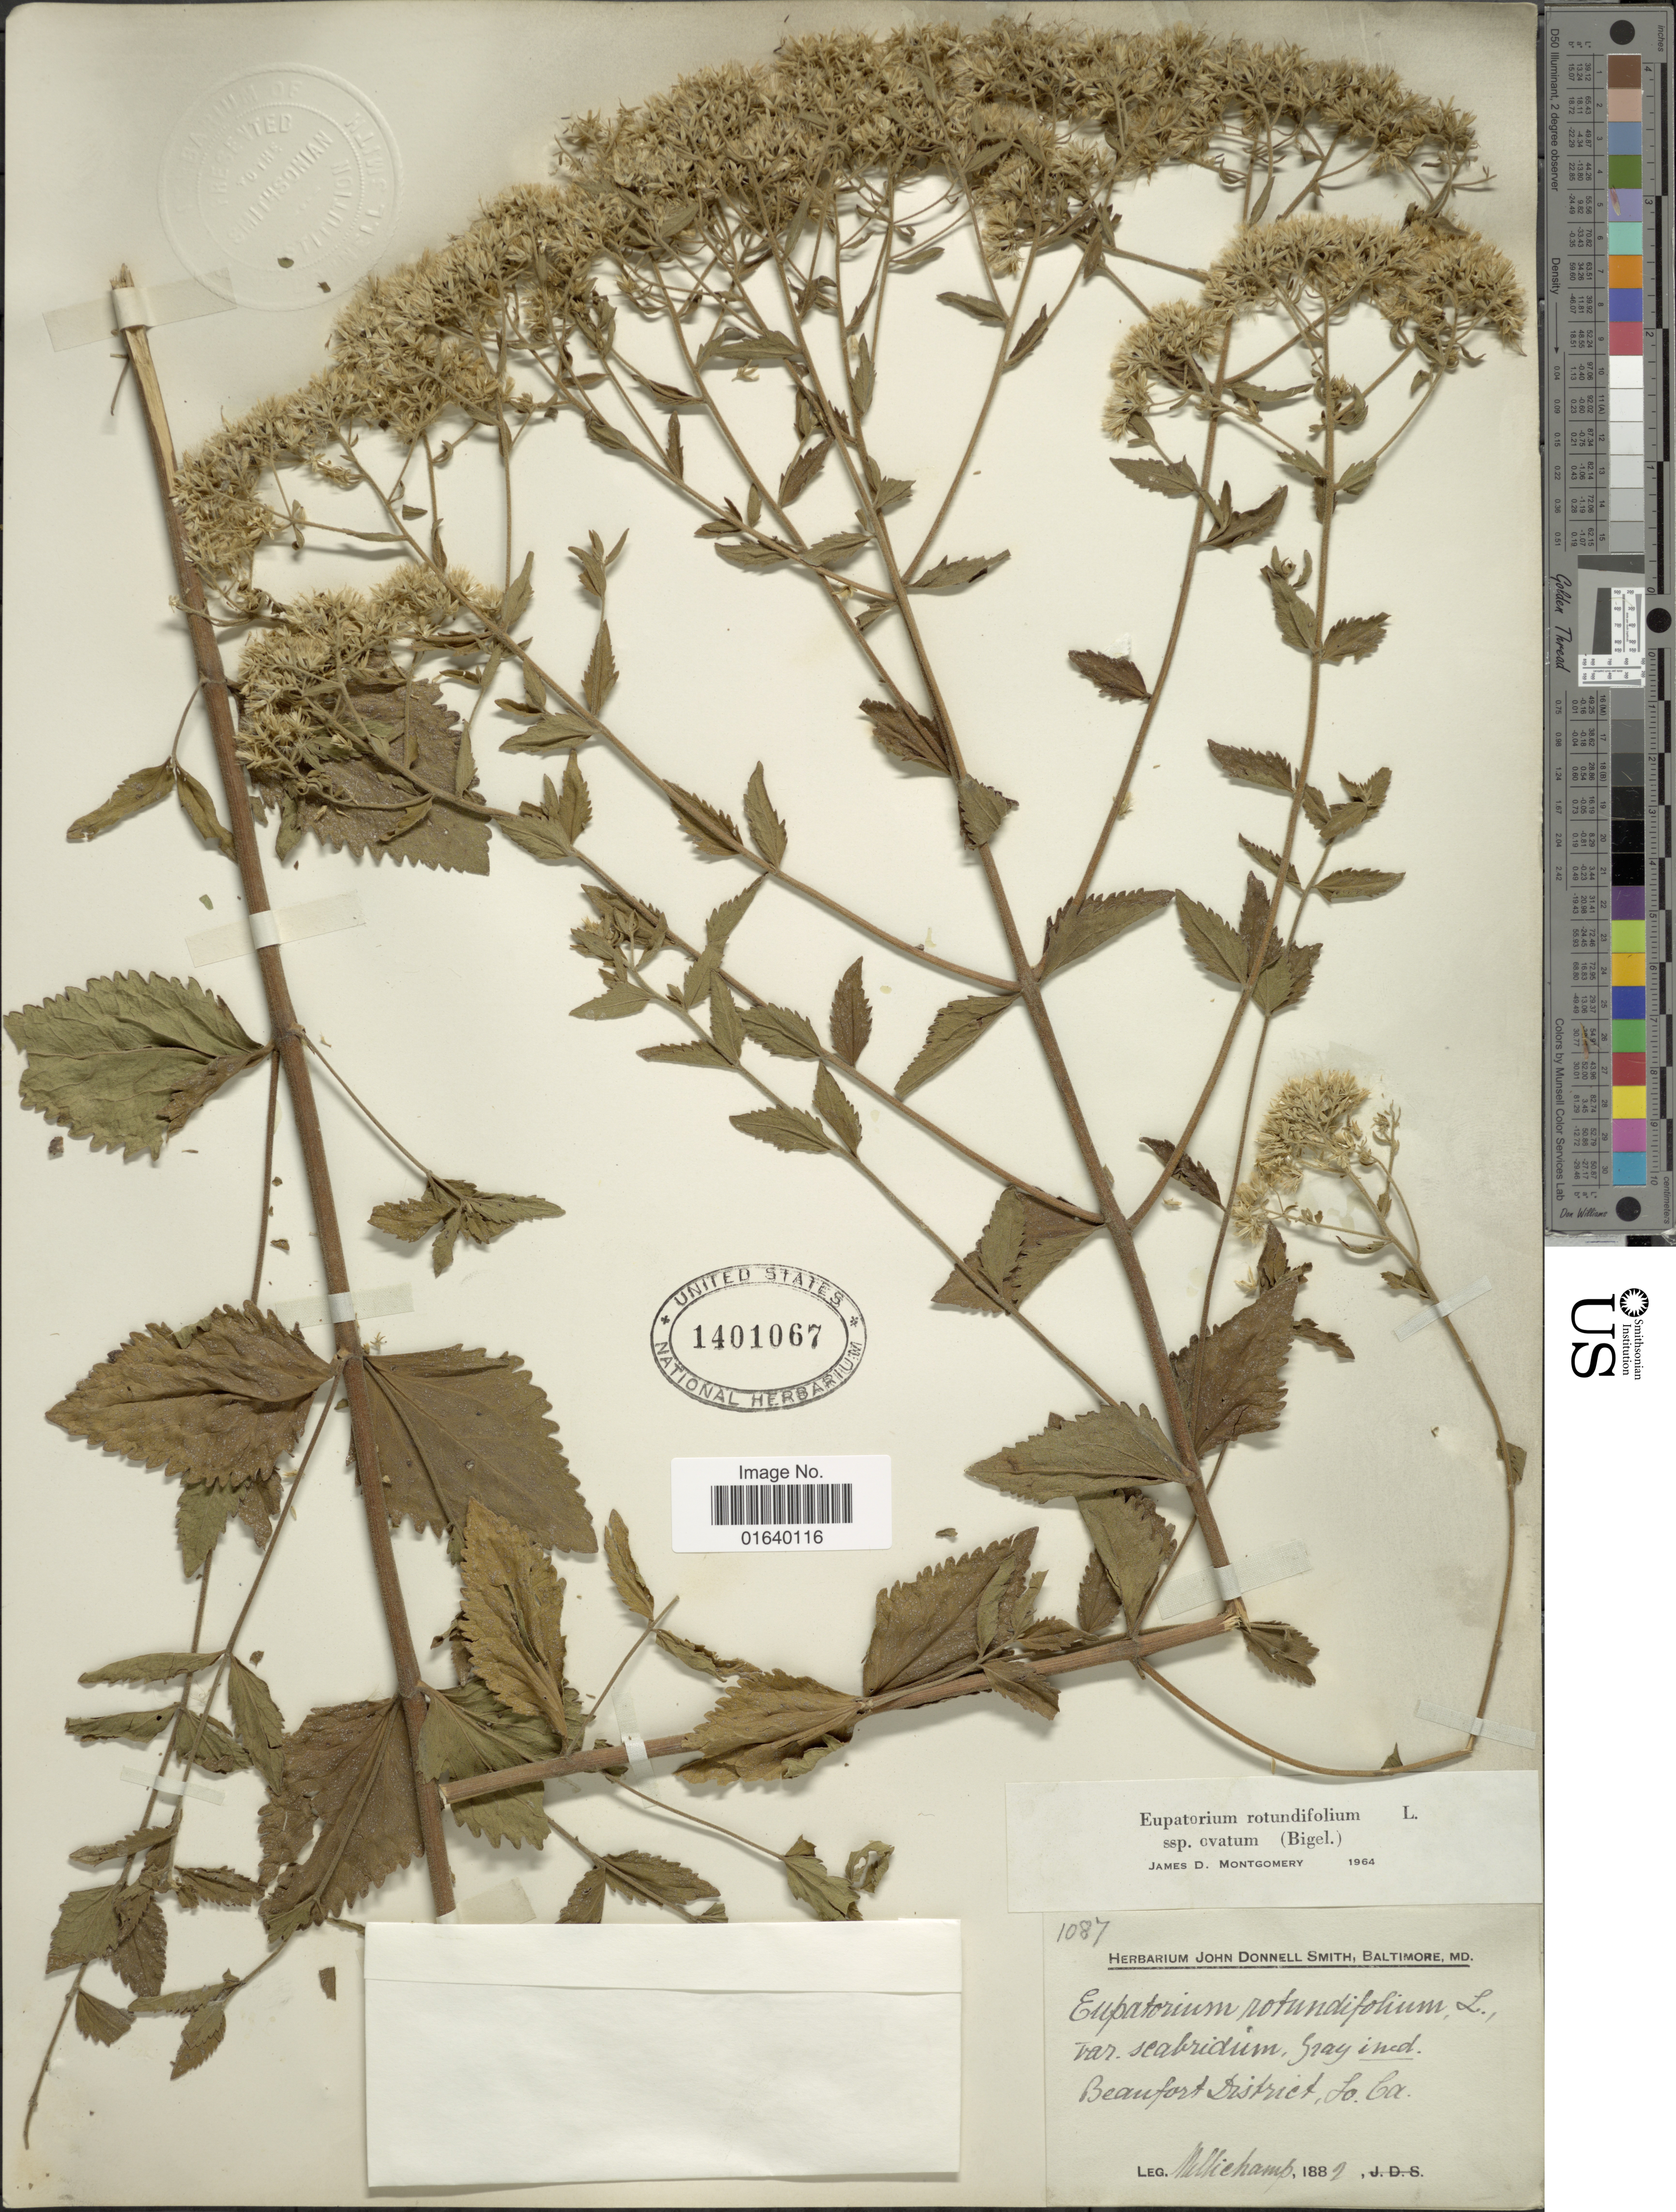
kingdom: Plantae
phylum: Tracheophyta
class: Magnoliopsida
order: Asterales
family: Asteraceae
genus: Eupatorium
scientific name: Eupatorium rotundifolium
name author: L.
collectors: -. Mellichamp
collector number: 1087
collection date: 1882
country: United States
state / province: Georgia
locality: Beaufort District, So. Ca.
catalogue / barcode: US 1401067